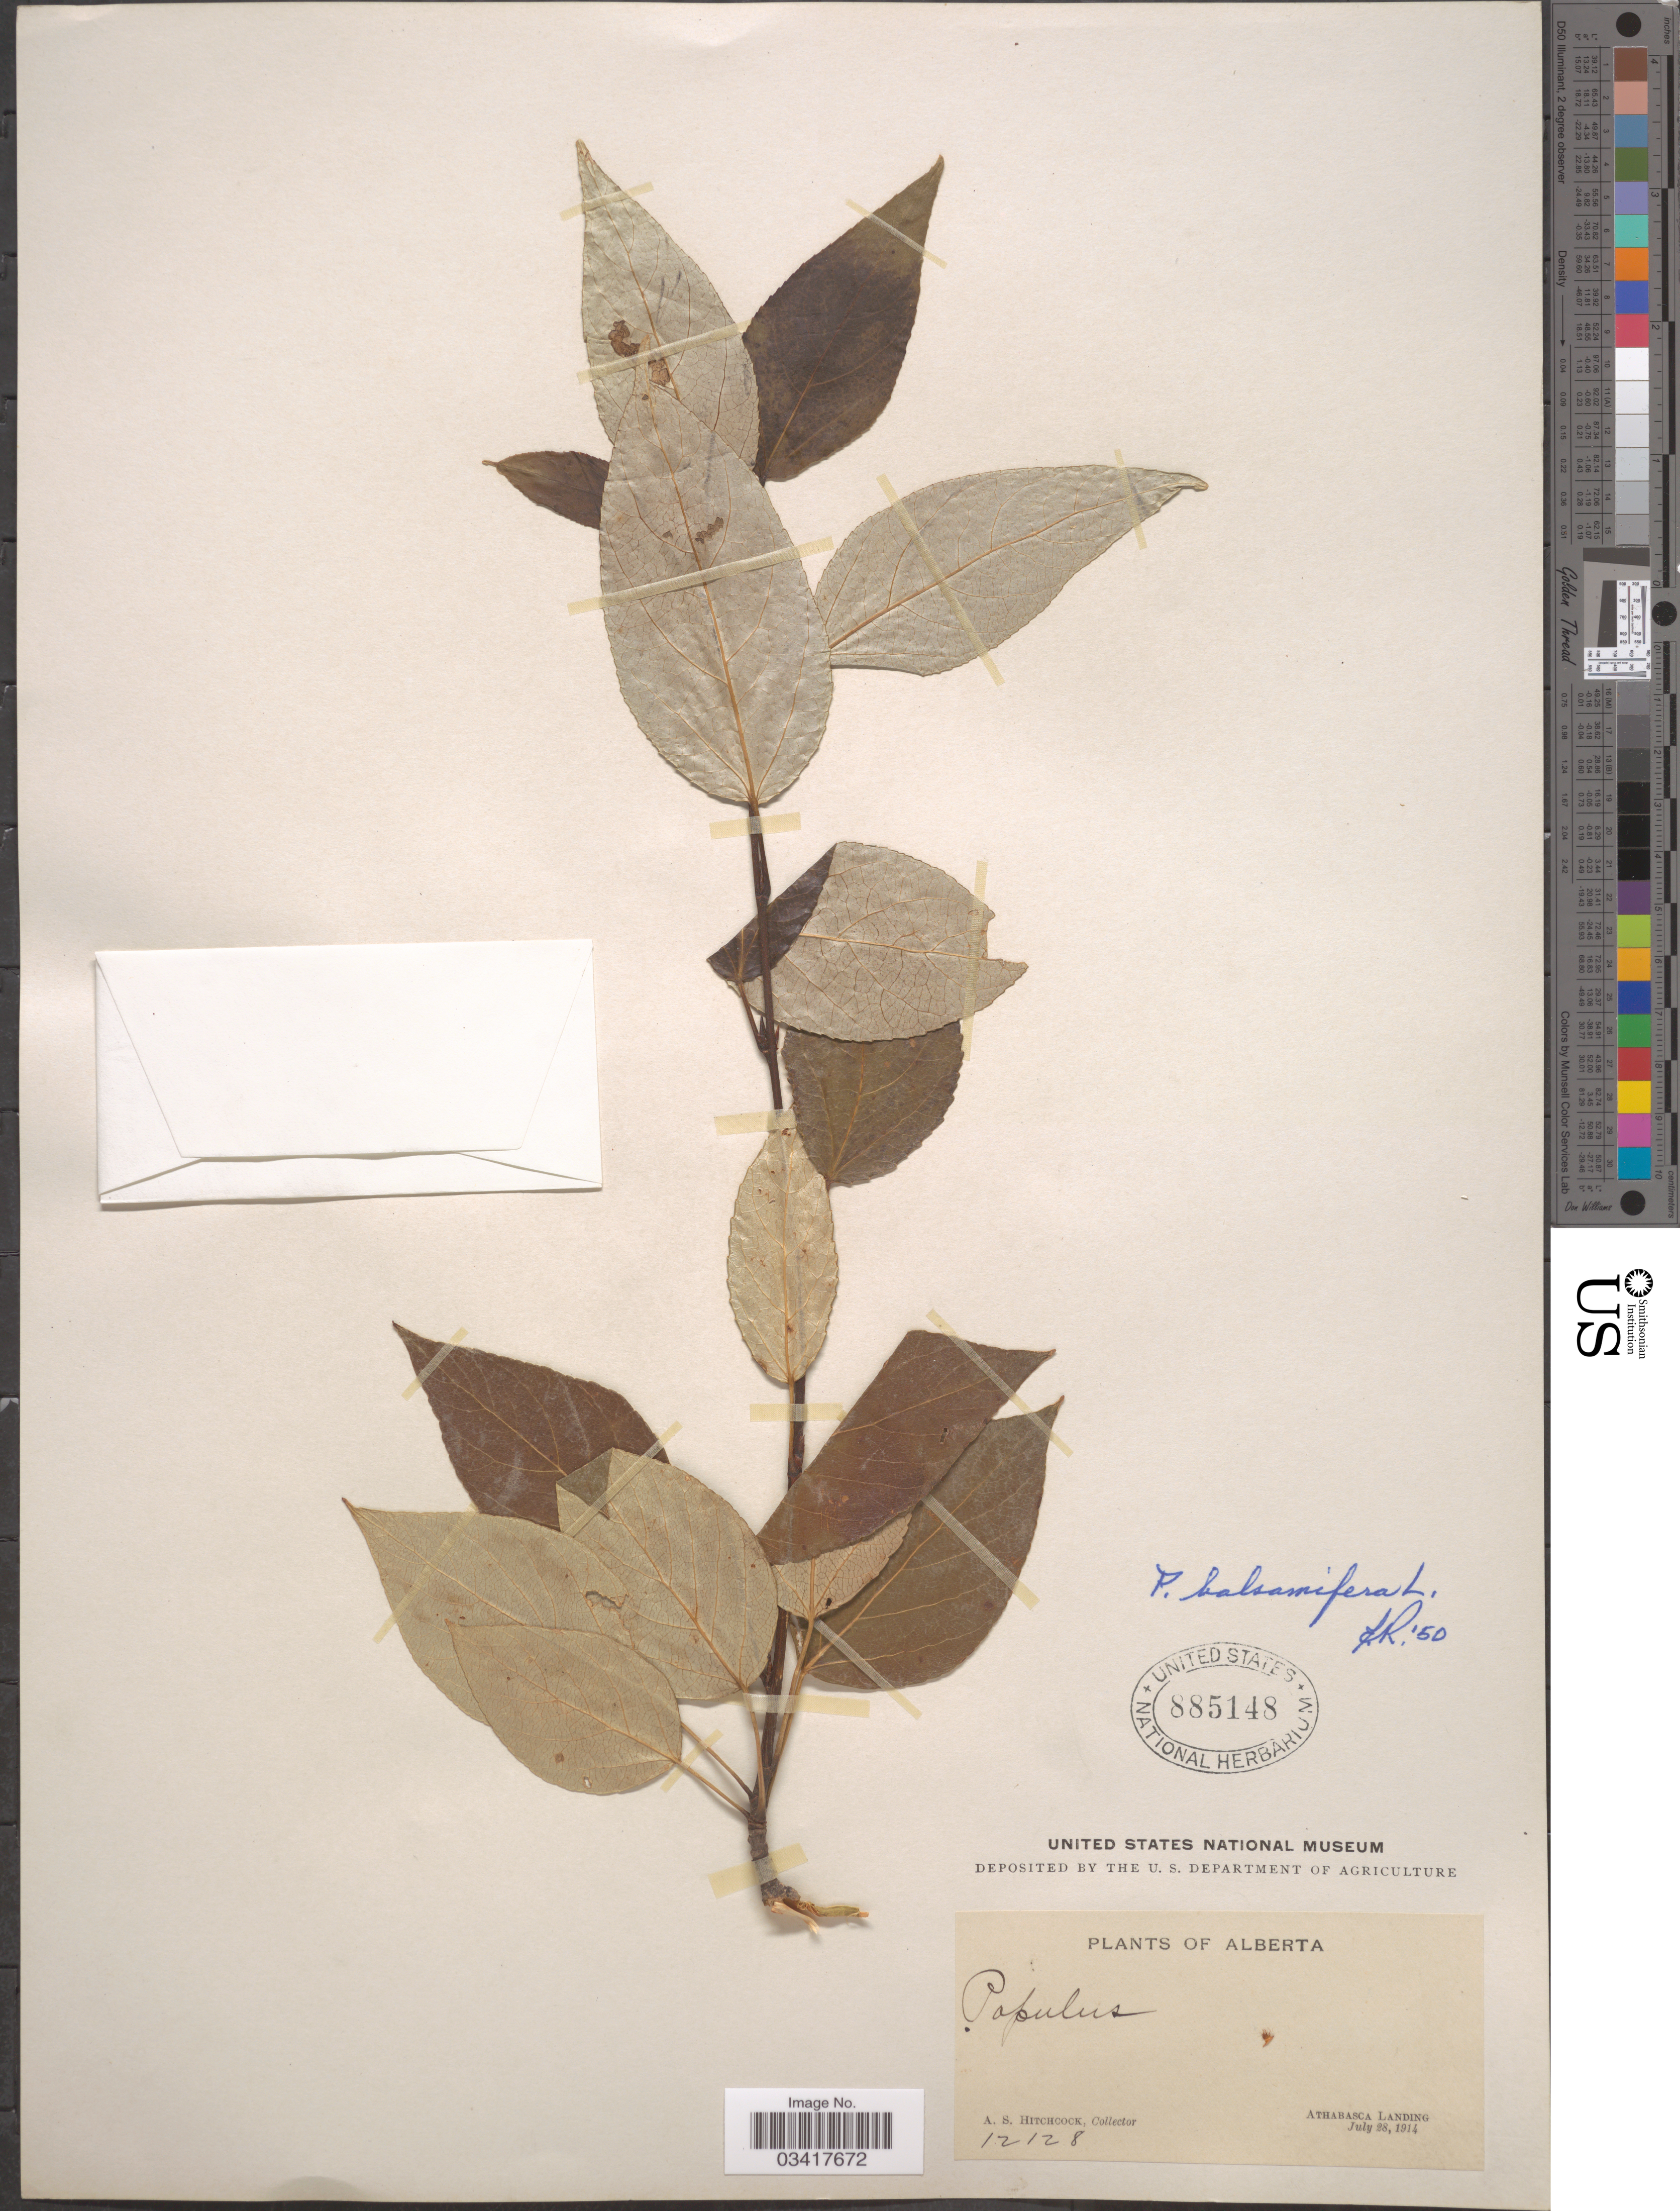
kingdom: Plantae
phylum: Tracheophyta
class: Magnoliopsida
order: Malpighiales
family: Salicaceae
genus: Populus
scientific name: Populus balsamifera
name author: L.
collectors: A. S. Hitchcock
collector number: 12128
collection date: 1914-07-28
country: Canada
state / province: Alberta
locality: Athabasca Landing.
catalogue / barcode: US 885148